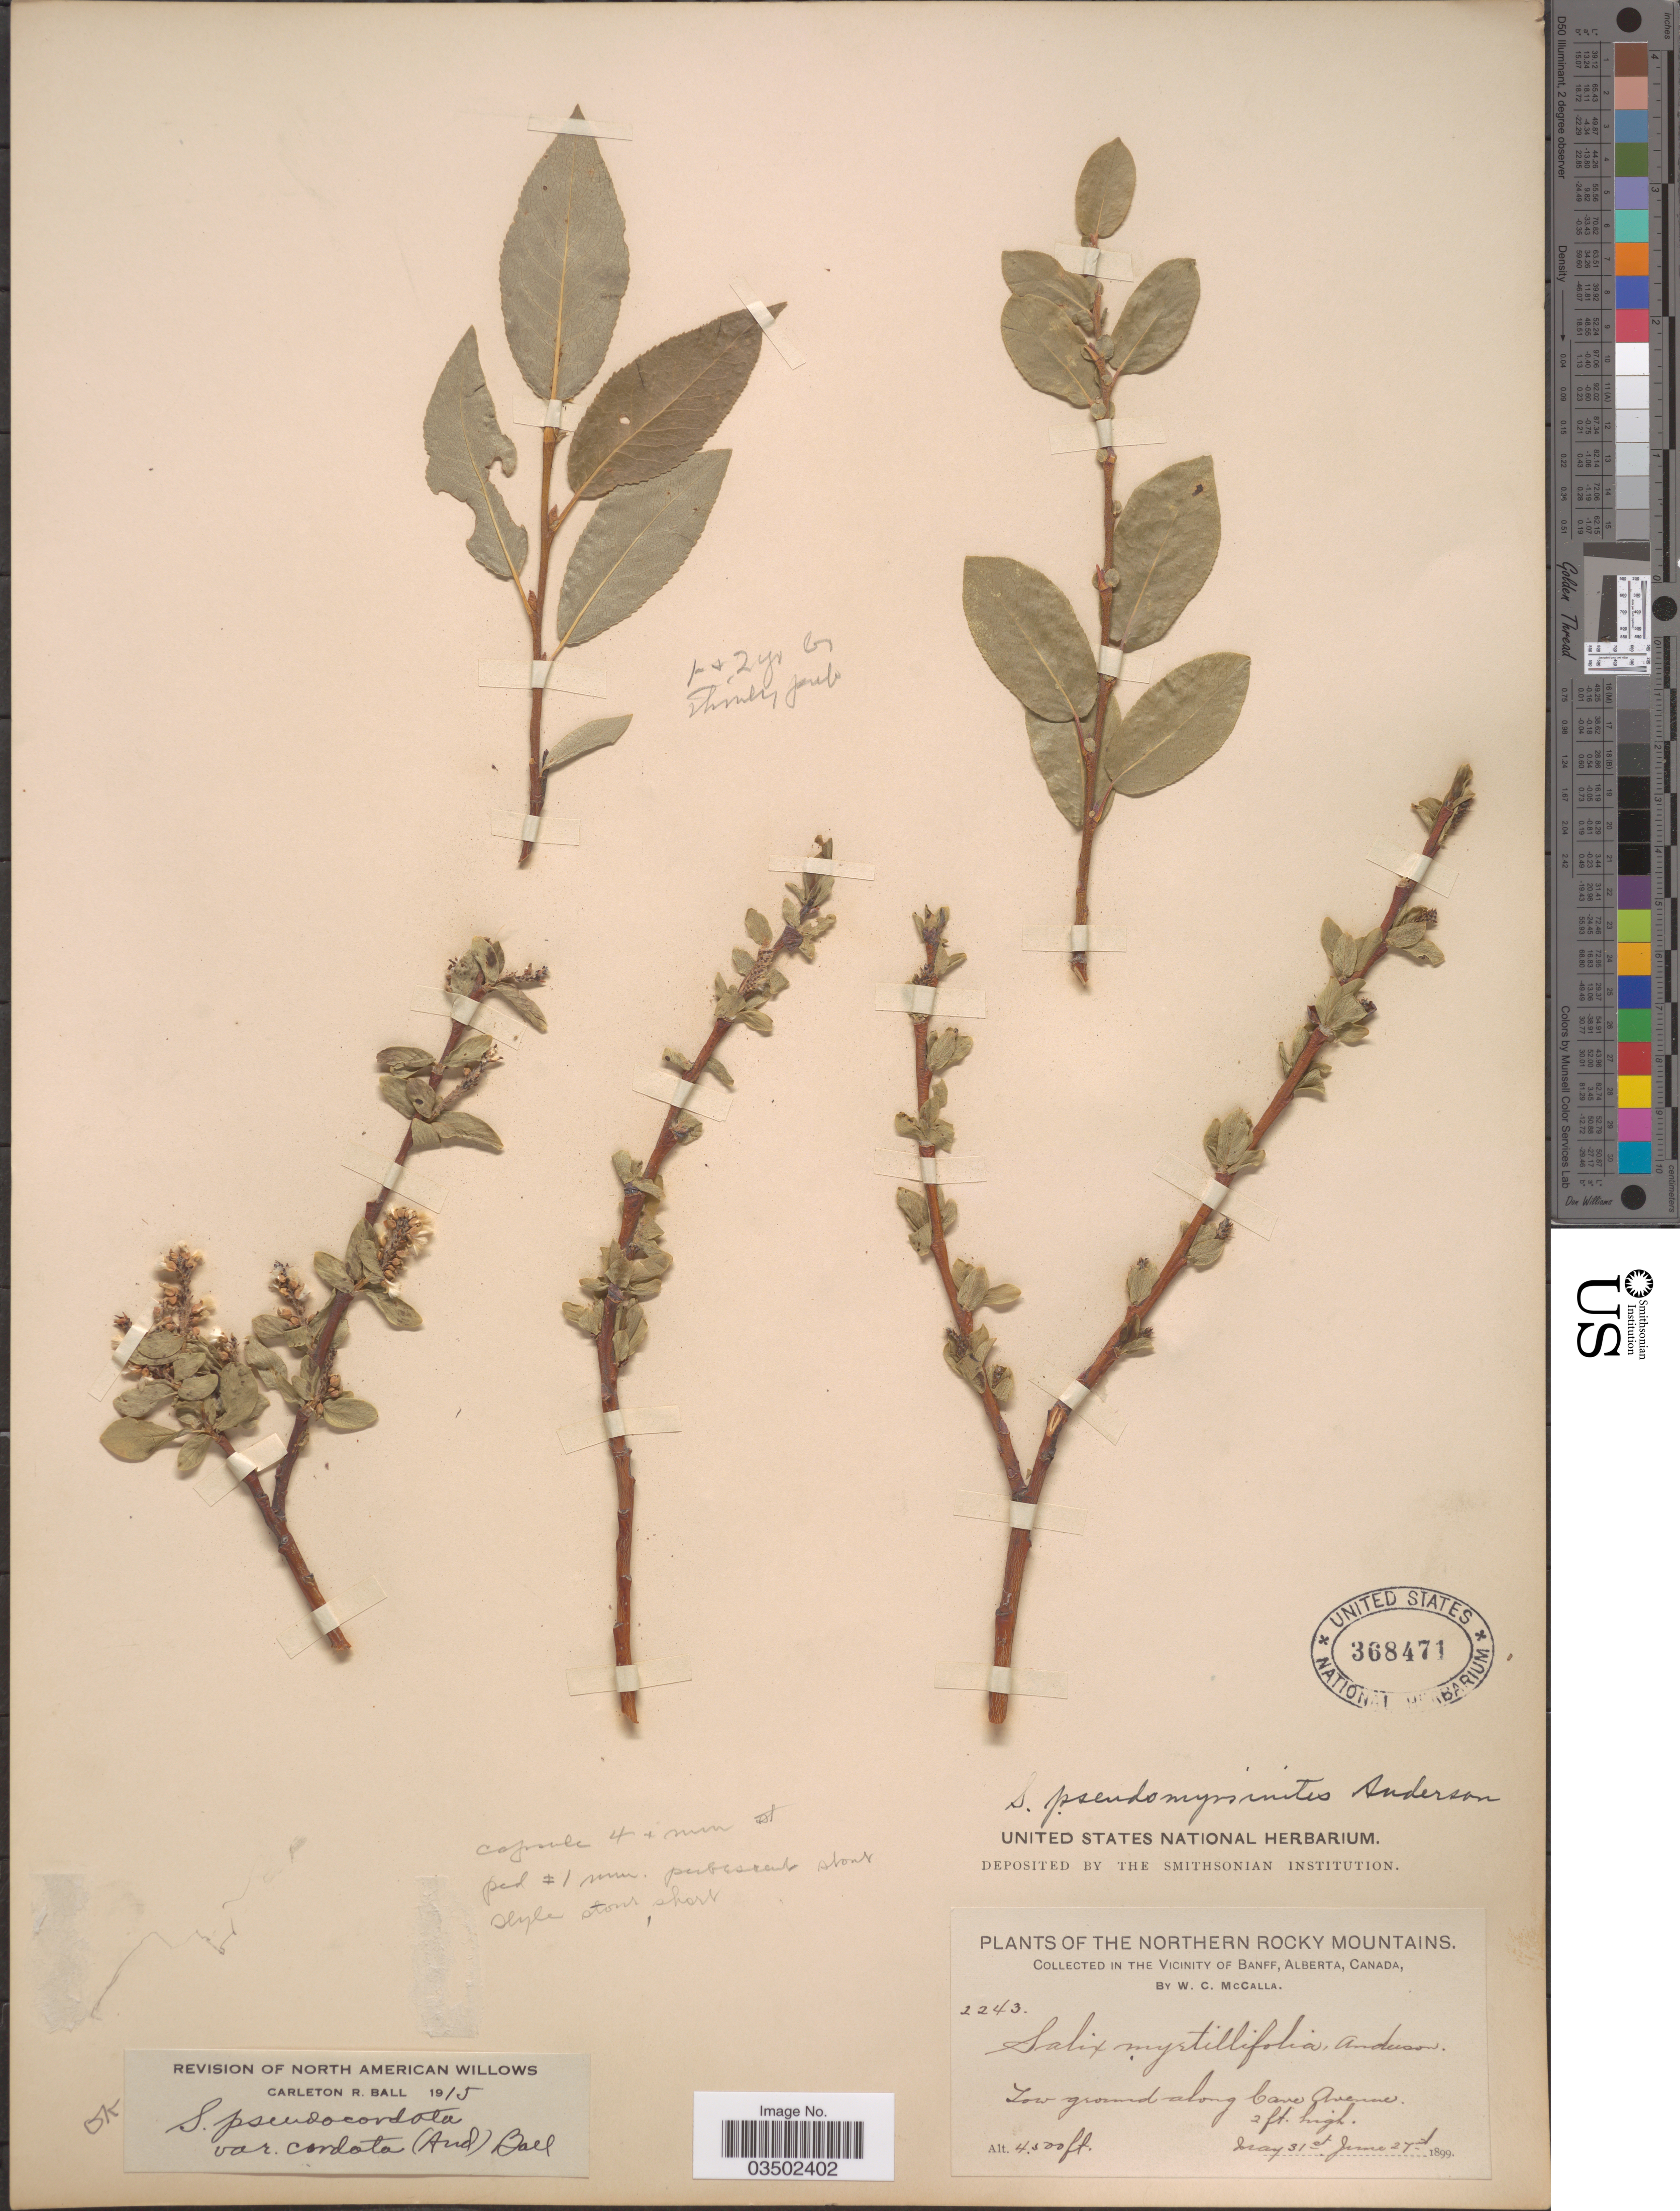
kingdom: Plantae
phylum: Tracheophyta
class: Magnoliopsida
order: Malpighiales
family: Salicaceae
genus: Salix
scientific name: Salix pseudocordata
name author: (Andersson) Andersson ex Rydb.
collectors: W. McCalla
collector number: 2243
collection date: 1899-05-31/1899-06-27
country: Canada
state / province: Alberta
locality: Northern Rocky Mountains. In the Vicinity of Banff. Along Cave Avenue.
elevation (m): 1372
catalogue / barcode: US 368471